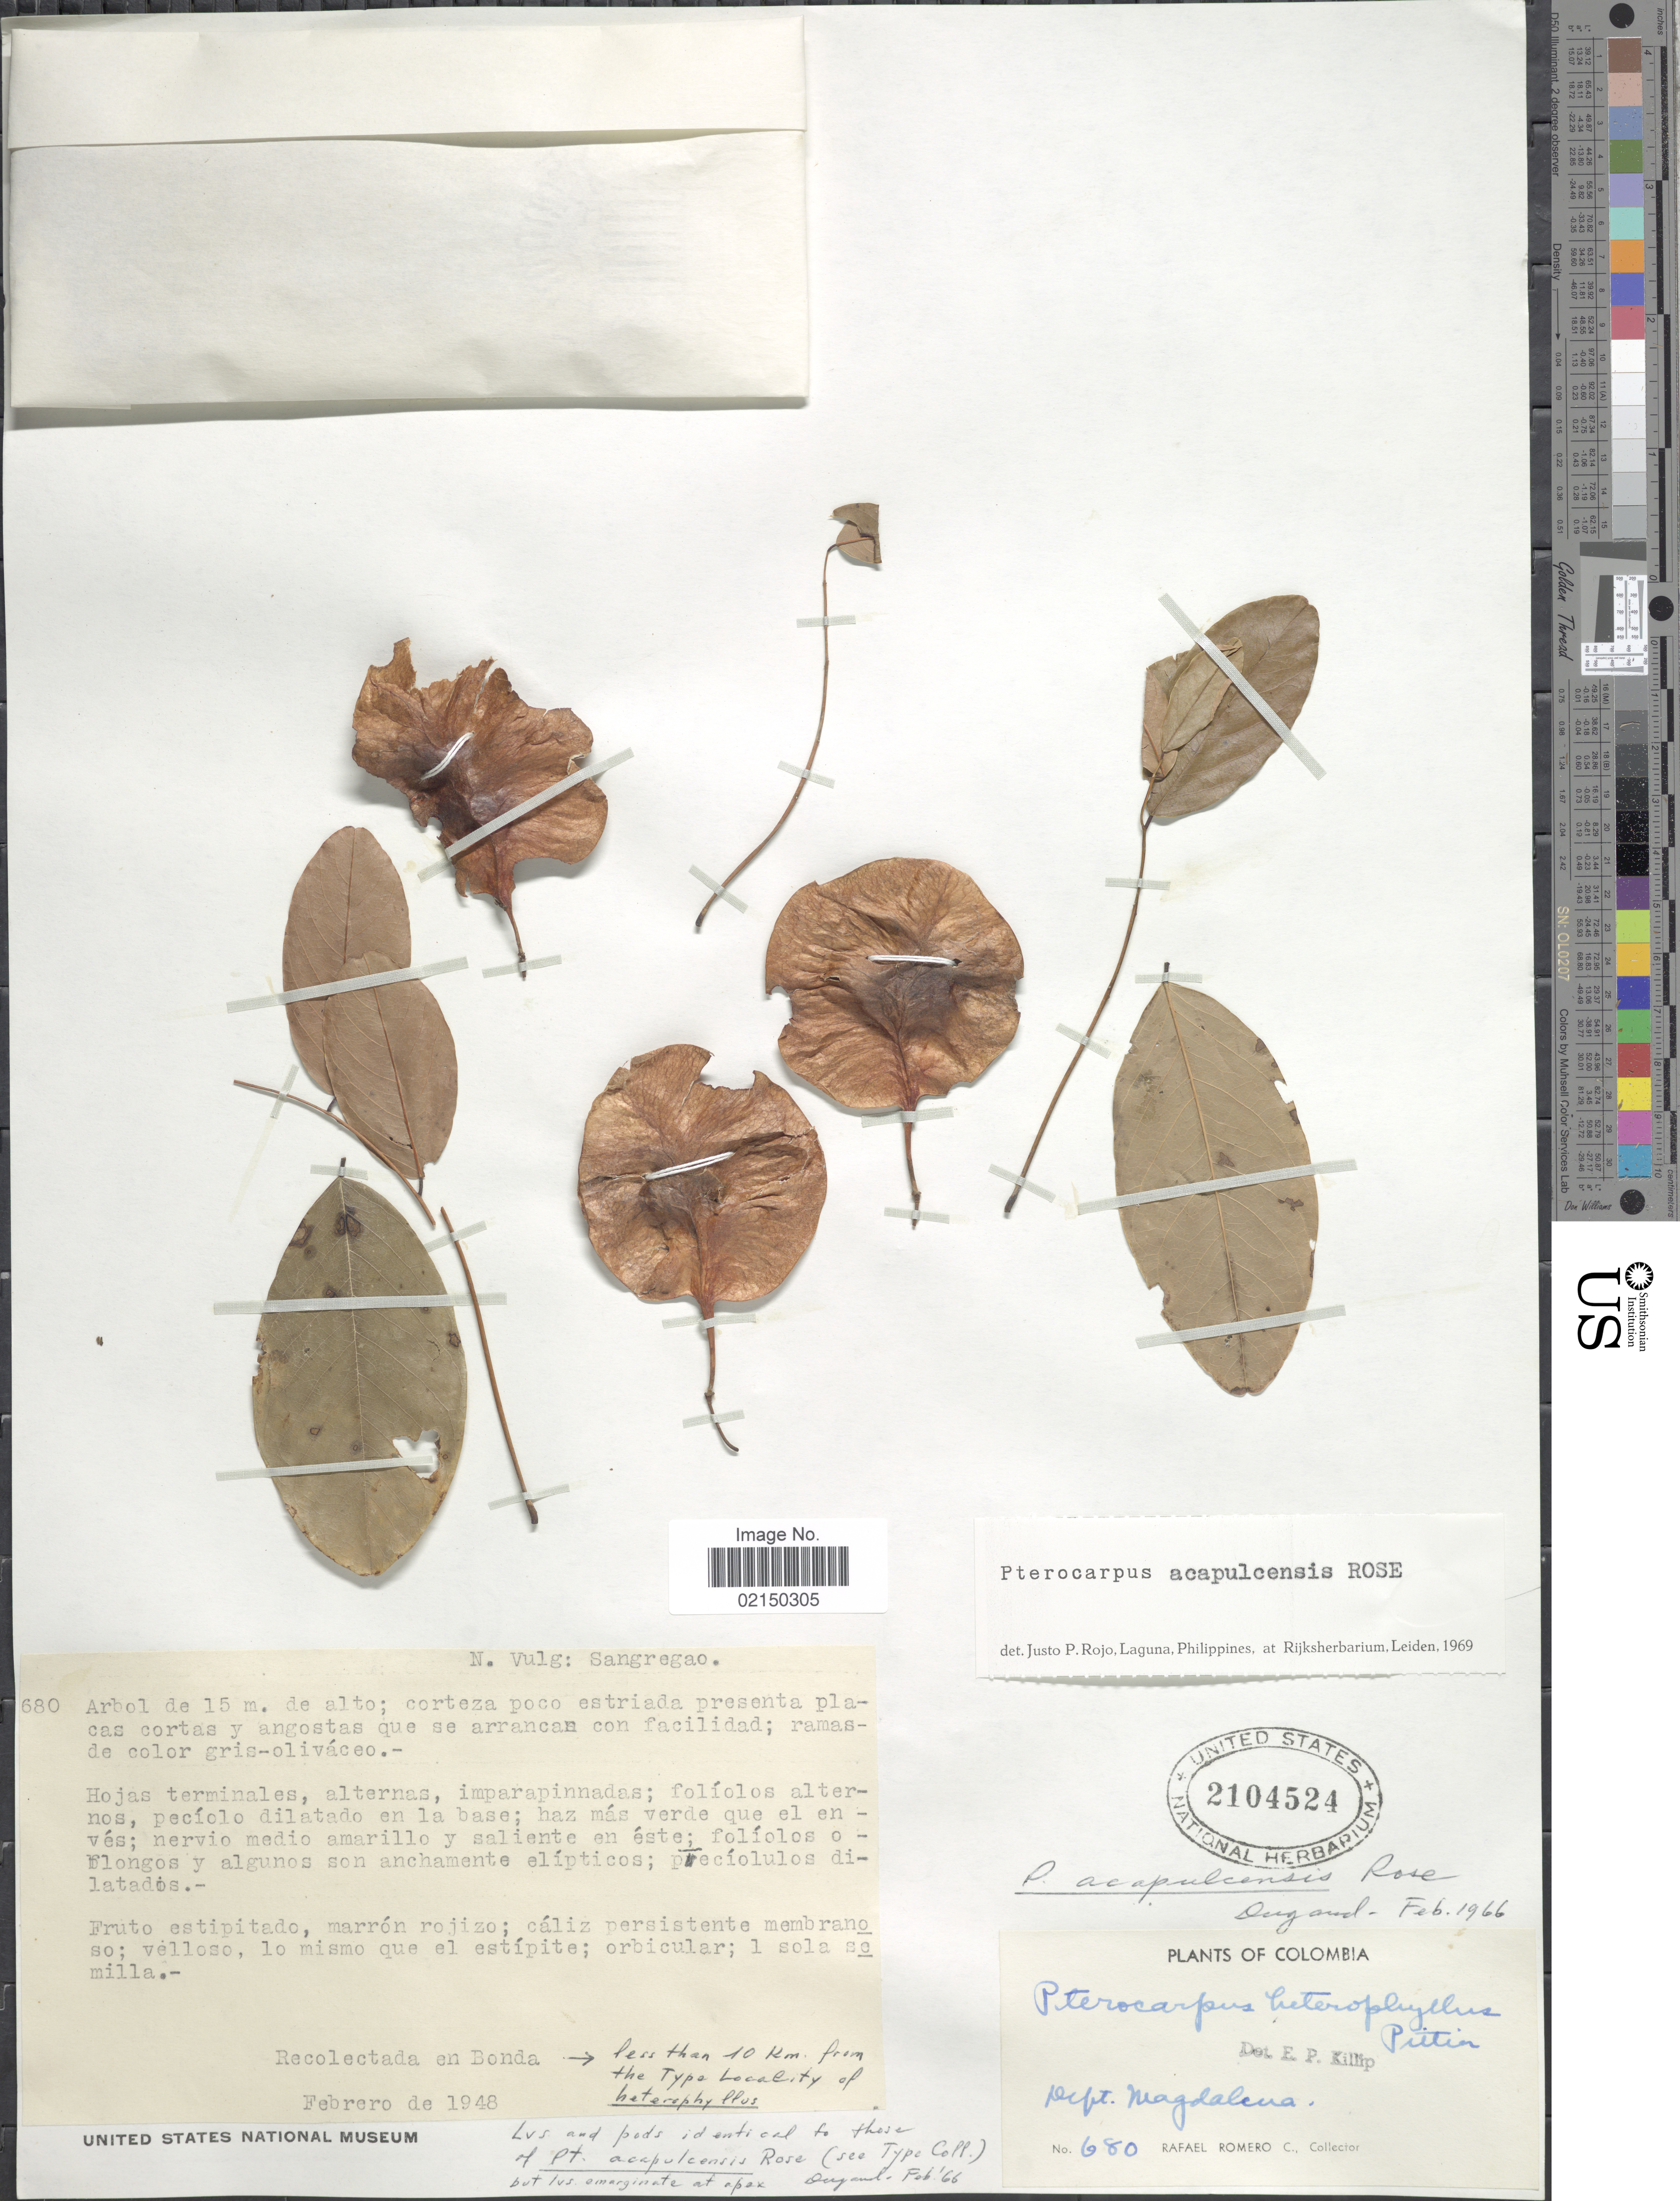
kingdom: Plantae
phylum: Tracheophyta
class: Magnoliopsida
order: Fabales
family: Fabaceae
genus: Pterocarpus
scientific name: Pterocarpus acapulcensis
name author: Rose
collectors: R. Romero Castañeda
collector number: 680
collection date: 1948-02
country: Colombia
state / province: Magdalena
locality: Less than 10 Km. from the Type Locality of heterophyllos [unsure placement]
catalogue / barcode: US 2104524